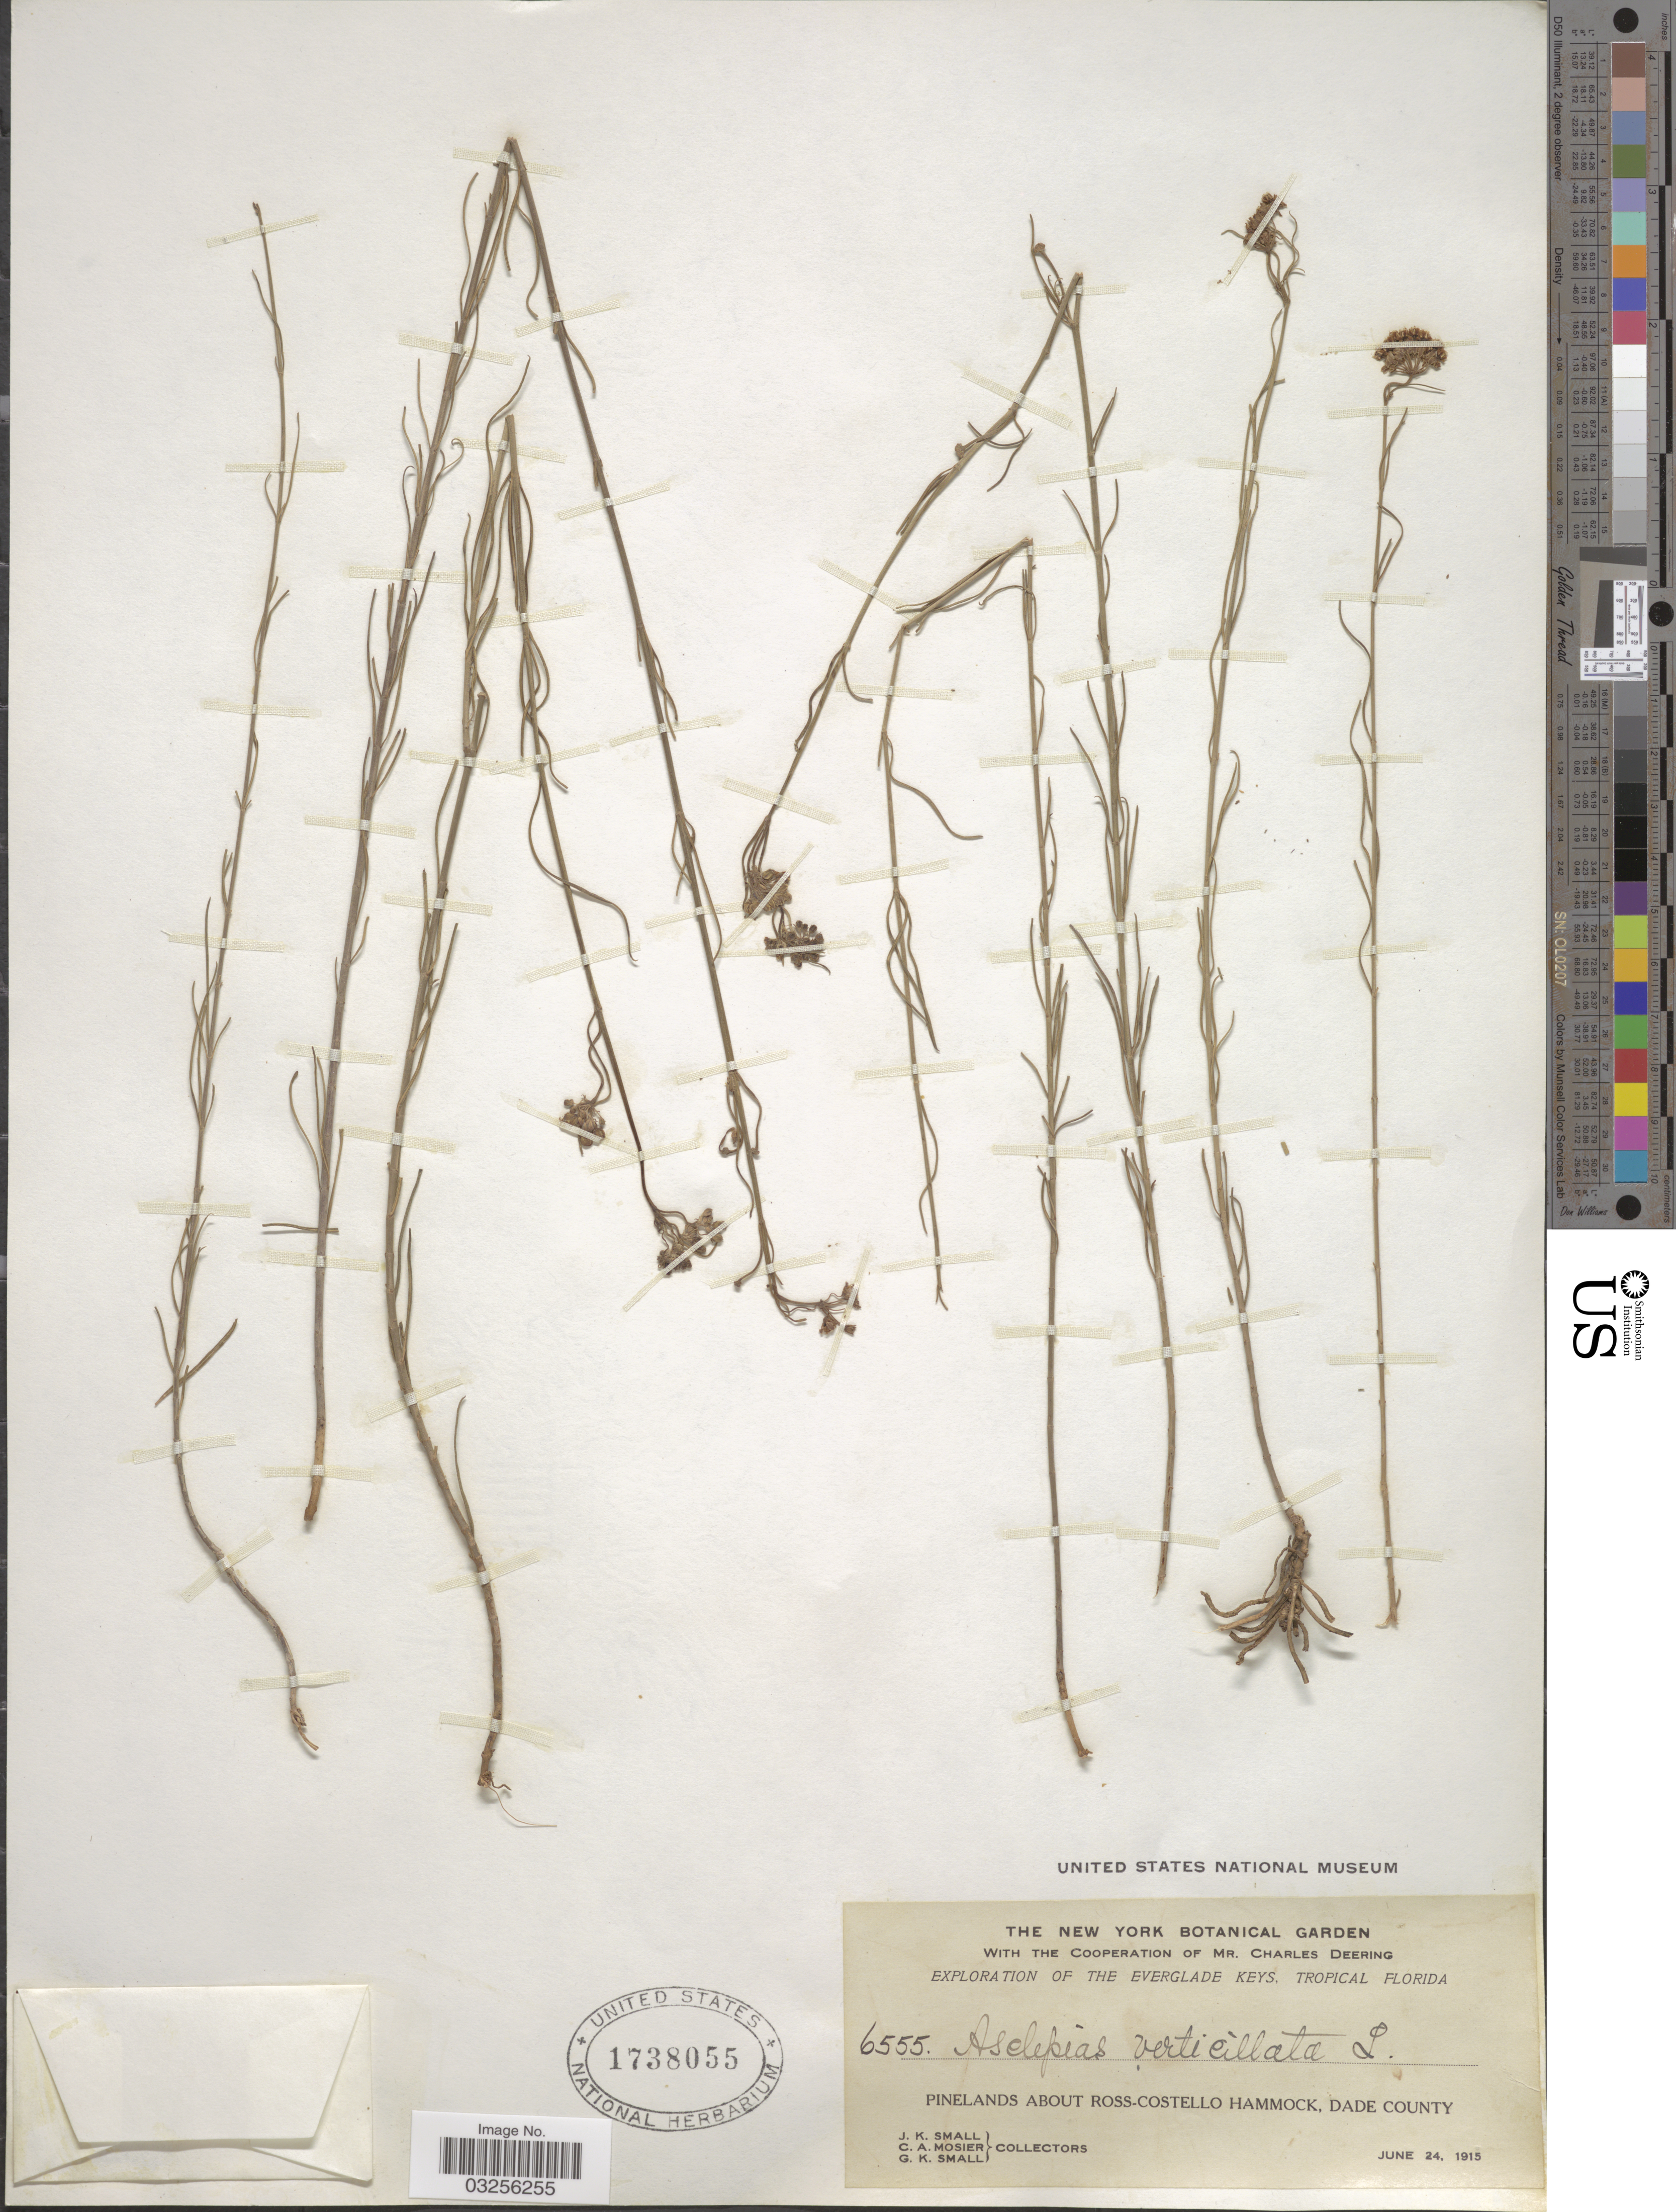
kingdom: Plantae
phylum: Tracheophyta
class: Magnoliopsida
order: Gentianales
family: Apocynaceae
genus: Asclepias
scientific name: Asclepias verticillata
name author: L.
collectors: J. K. Small, C. A. Mosier & G. K. Small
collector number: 6555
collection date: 1915-06-24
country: United States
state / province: Florida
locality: Everglade Keys, Tropical Florida. Pinelands about Ross-Costello Hammock, Dade County.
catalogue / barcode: US 1738055